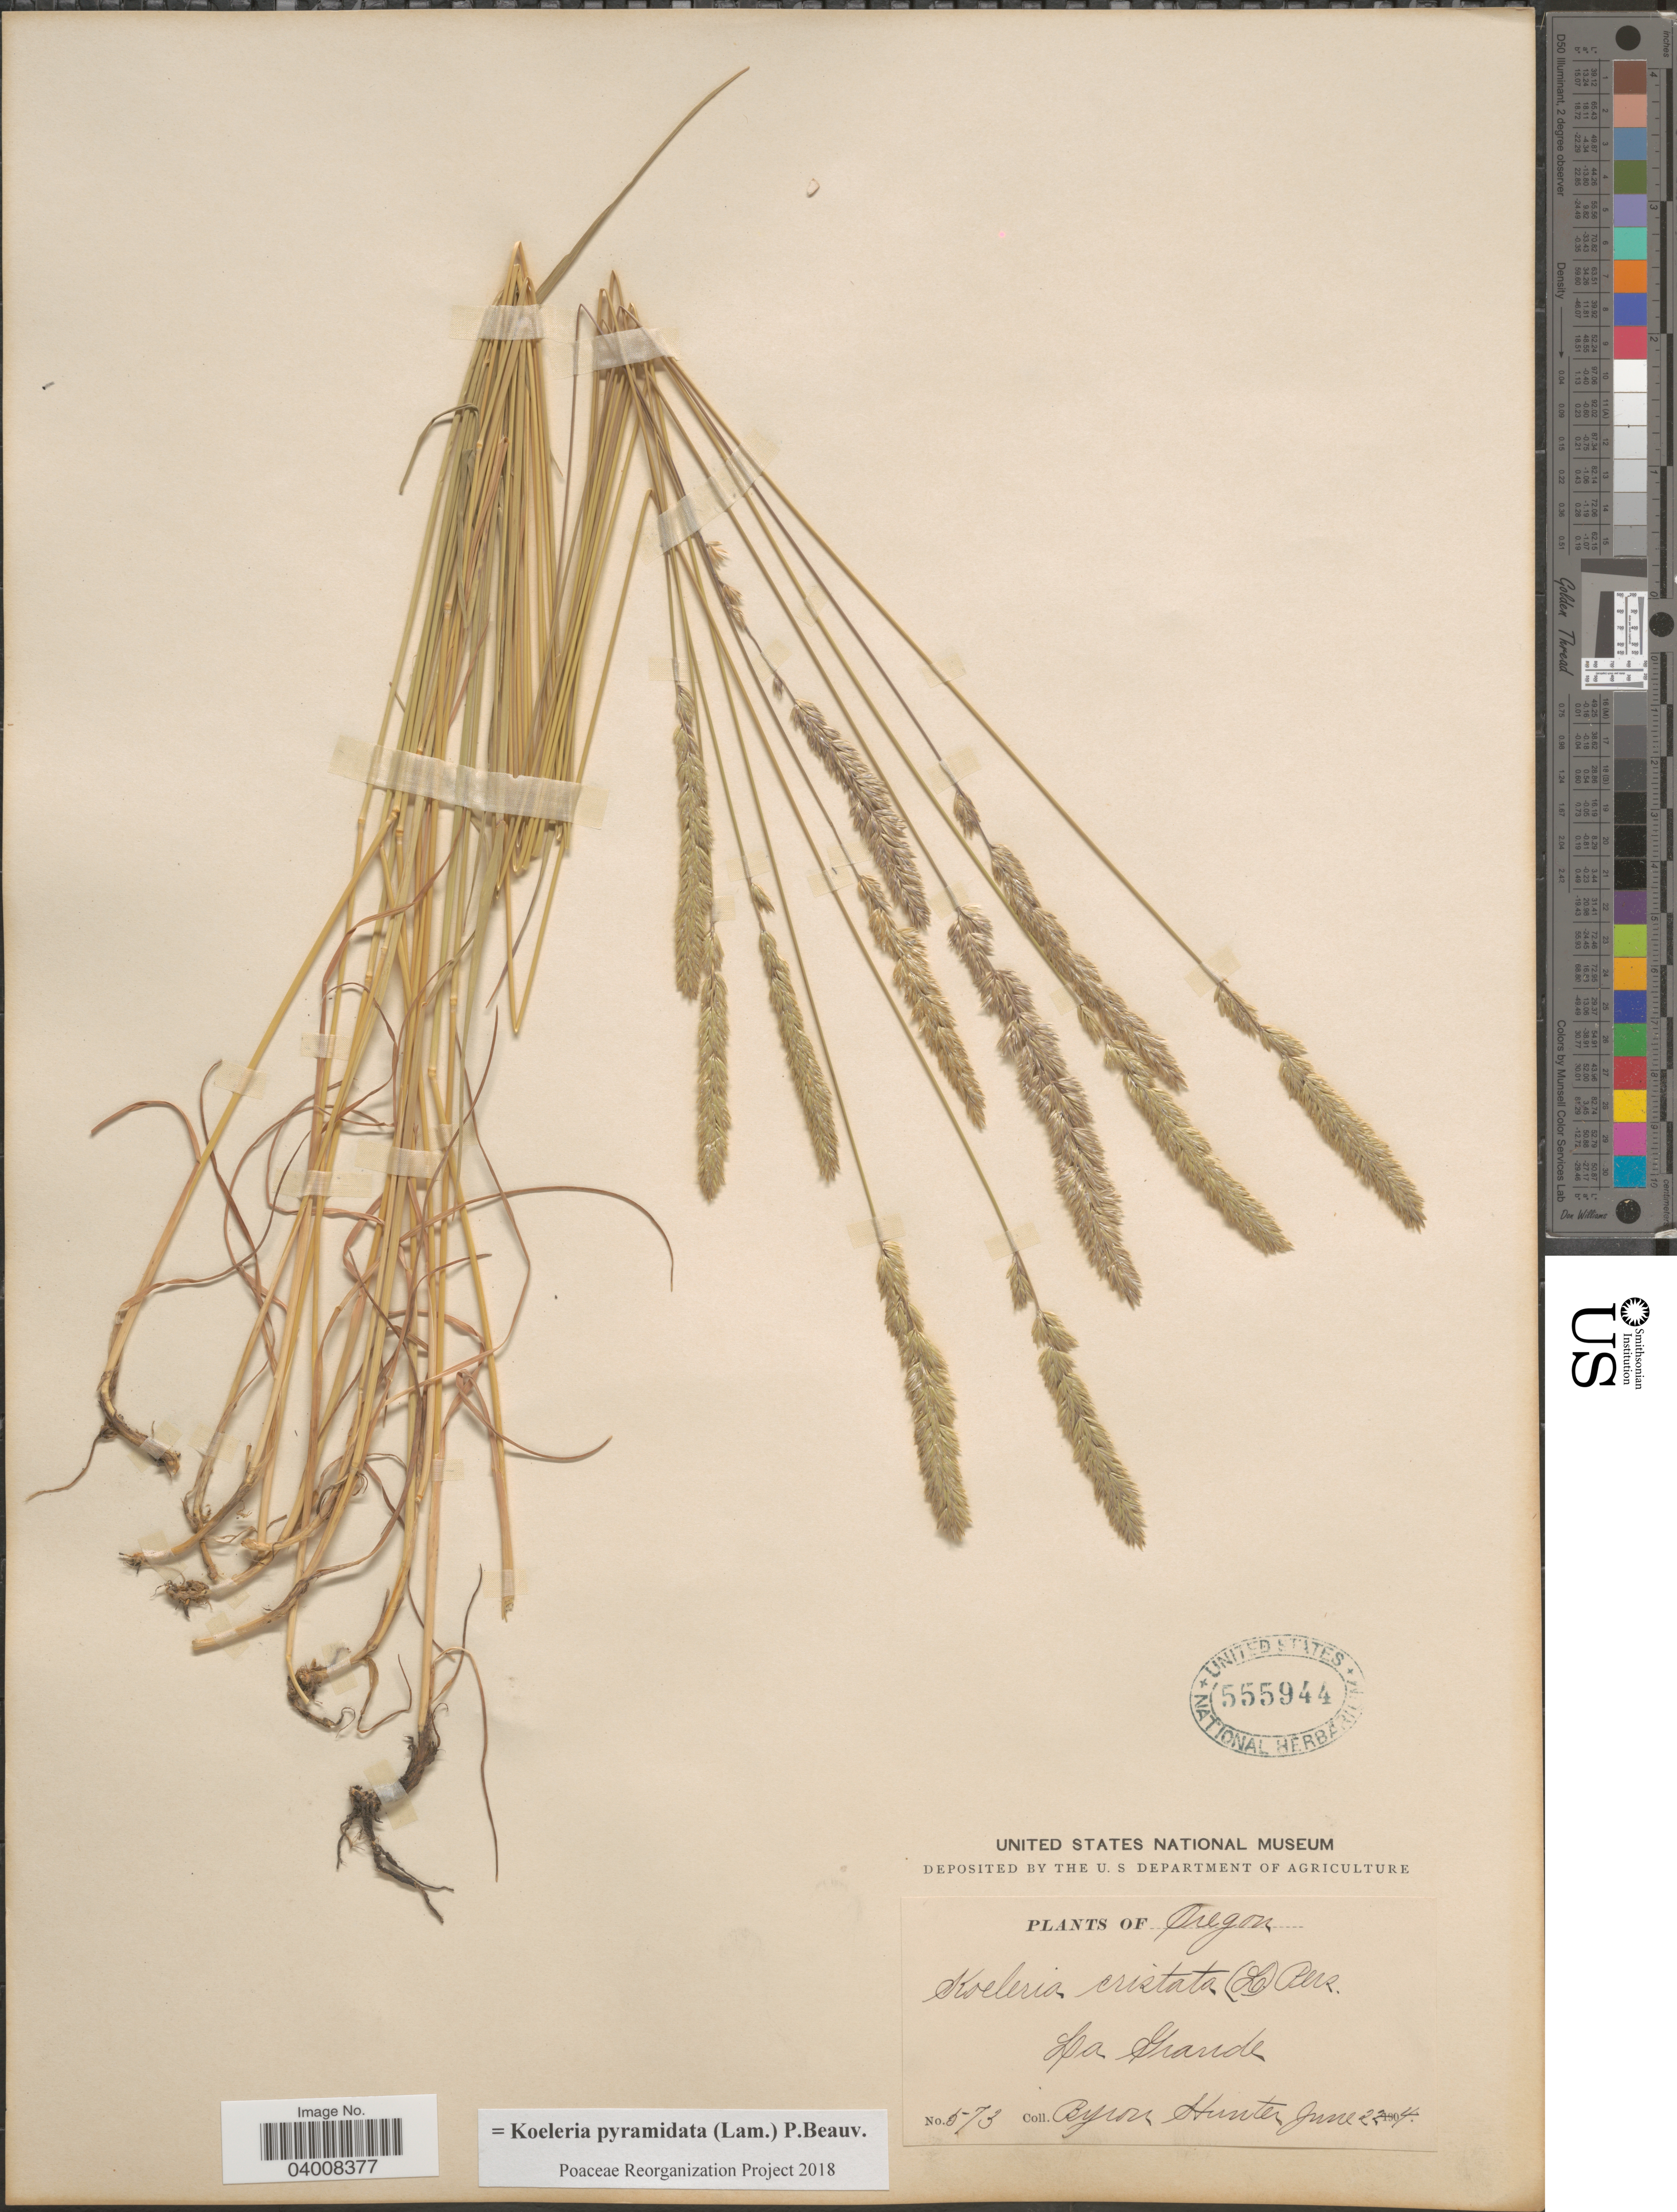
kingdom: Plantae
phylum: Tracheophyta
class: Liliopsida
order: Poales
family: Poaceae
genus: Koeleria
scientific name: Koeleria pyramidata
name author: (Lam.) P. Beauv.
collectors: B. Hunter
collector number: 573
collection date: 1904-06-22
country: United States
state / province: Oregon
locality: La Grande.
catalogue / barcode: US 555944